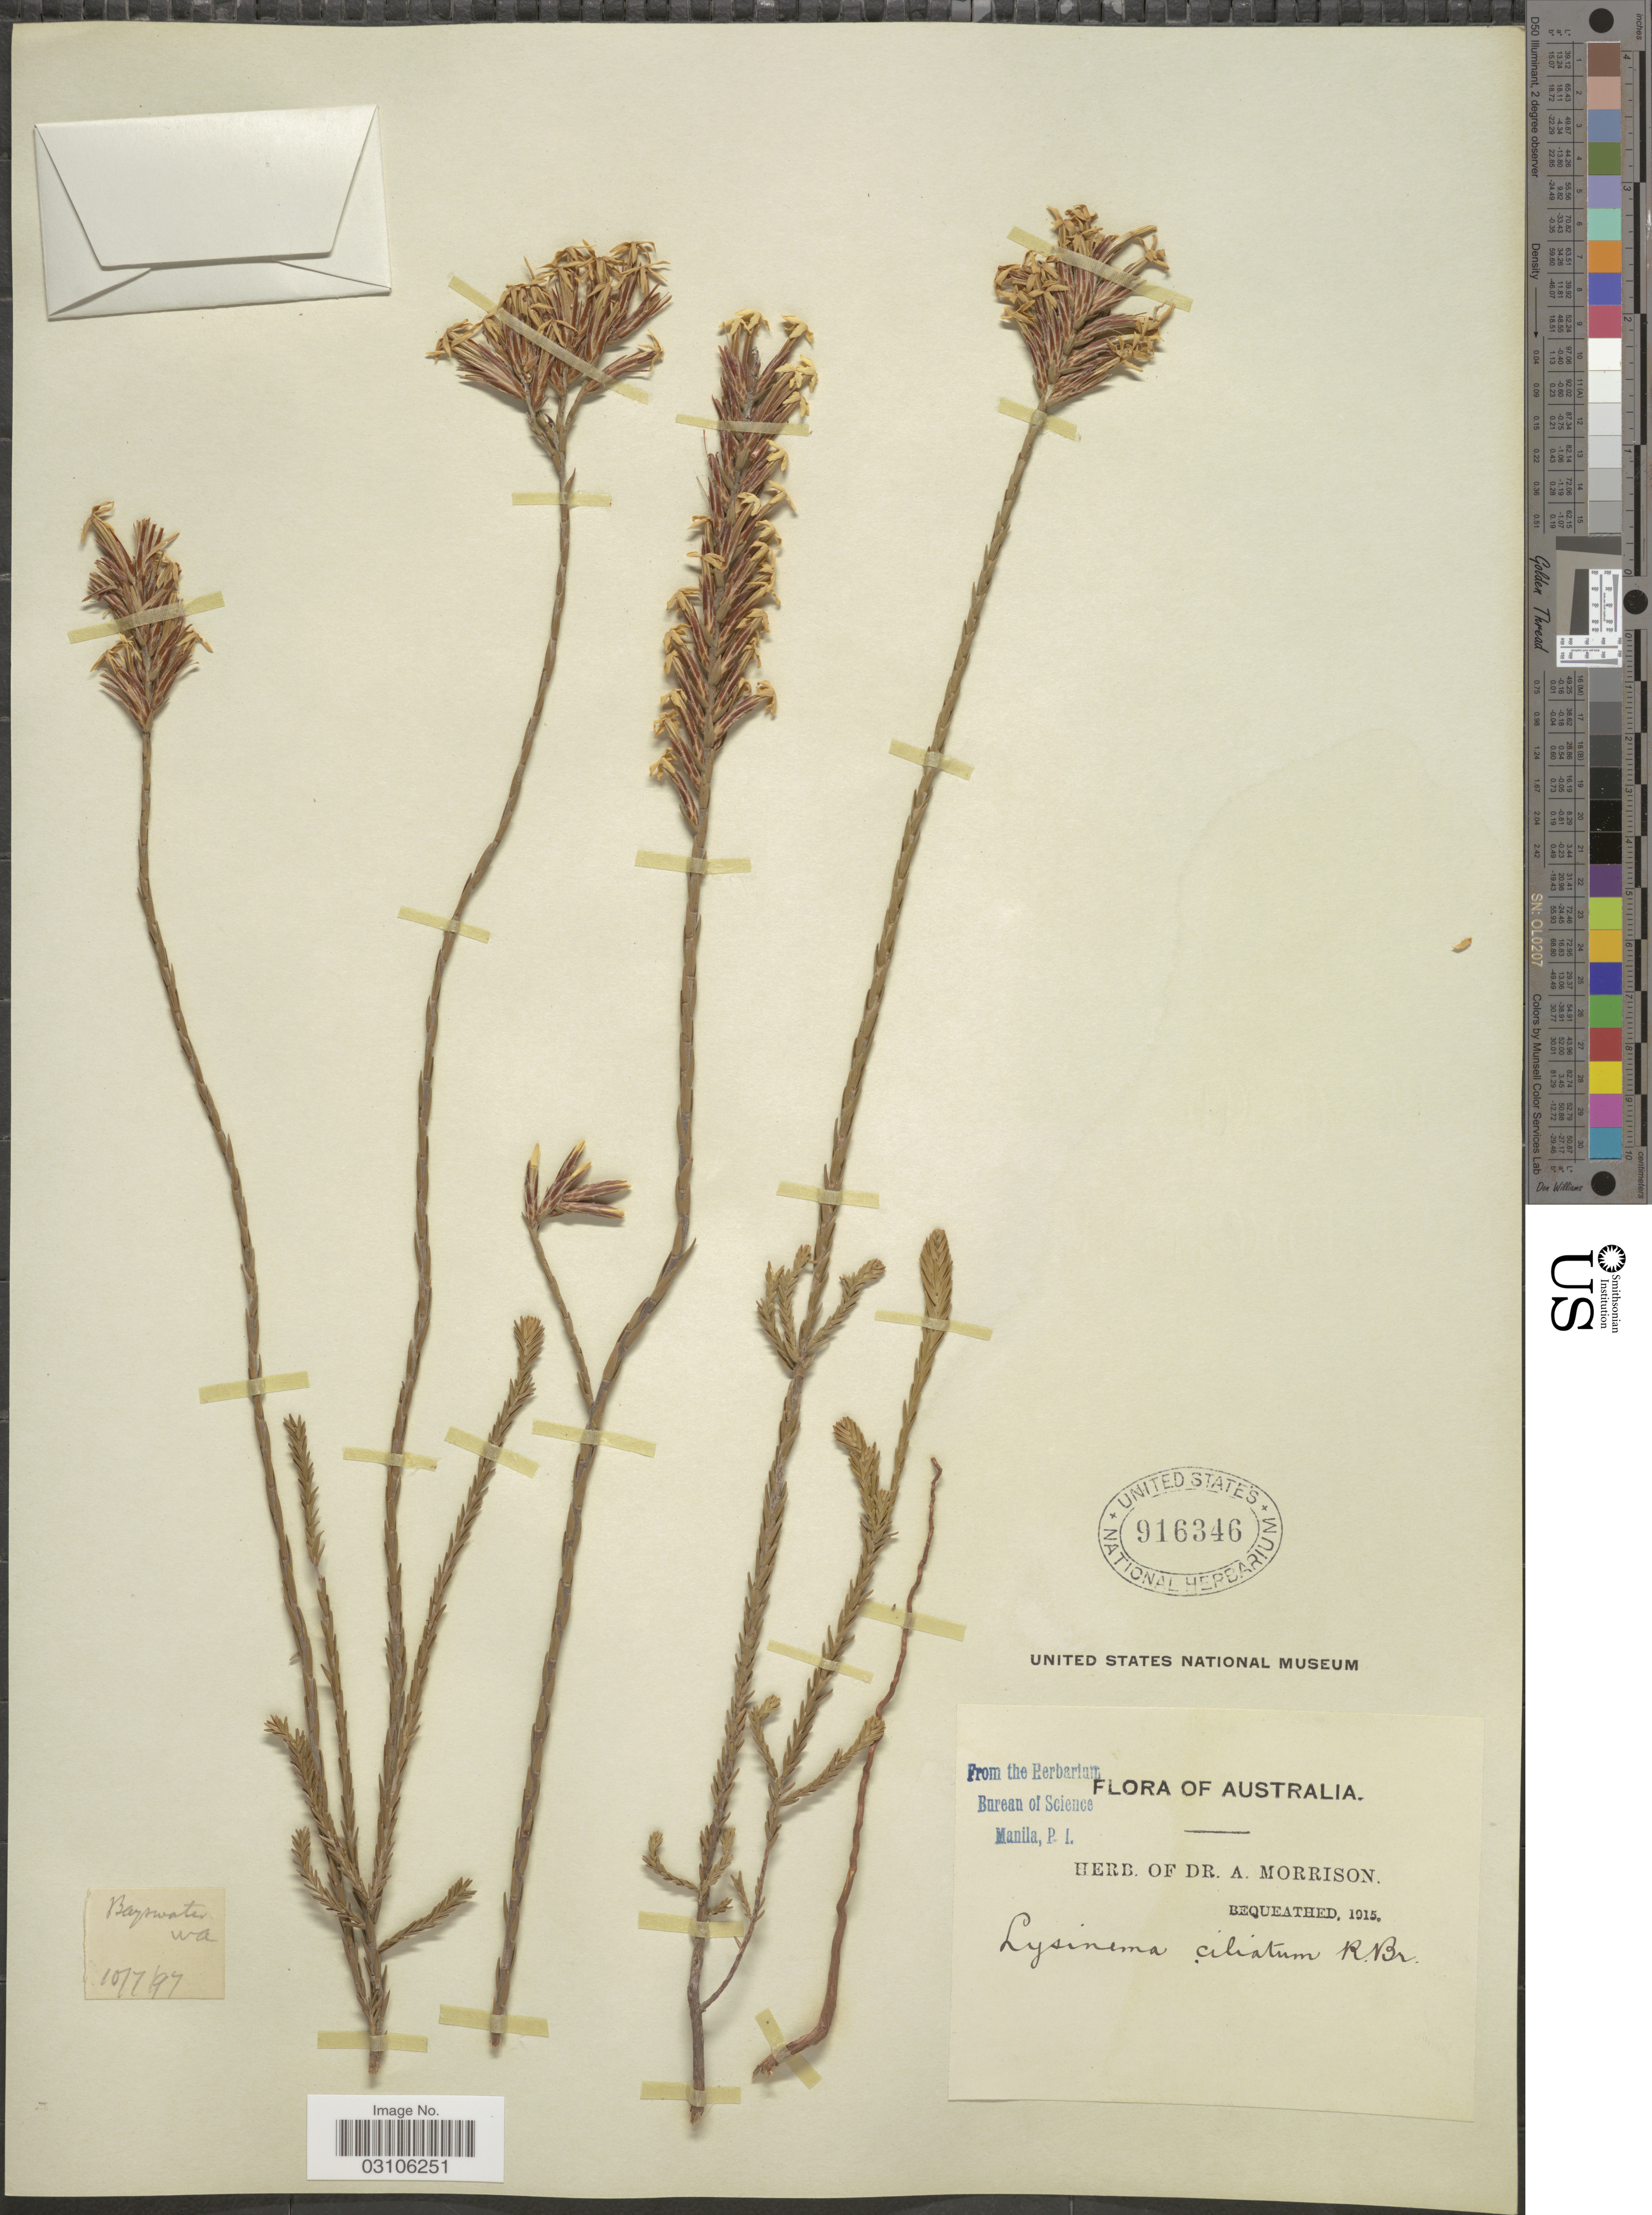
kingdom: Plantae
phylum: Tracheophyta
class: Magnoliopsida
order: Ericales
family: Ericaceae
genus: Lysinema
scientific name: Lysinema ciliatum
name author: R. Br.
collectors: ex herb. Dr. A. Morrison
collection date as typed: Transcribed d/m/y: 10/7/97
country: Australia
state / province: Western Australia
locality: Bayswater WA.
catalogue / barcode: US 916346